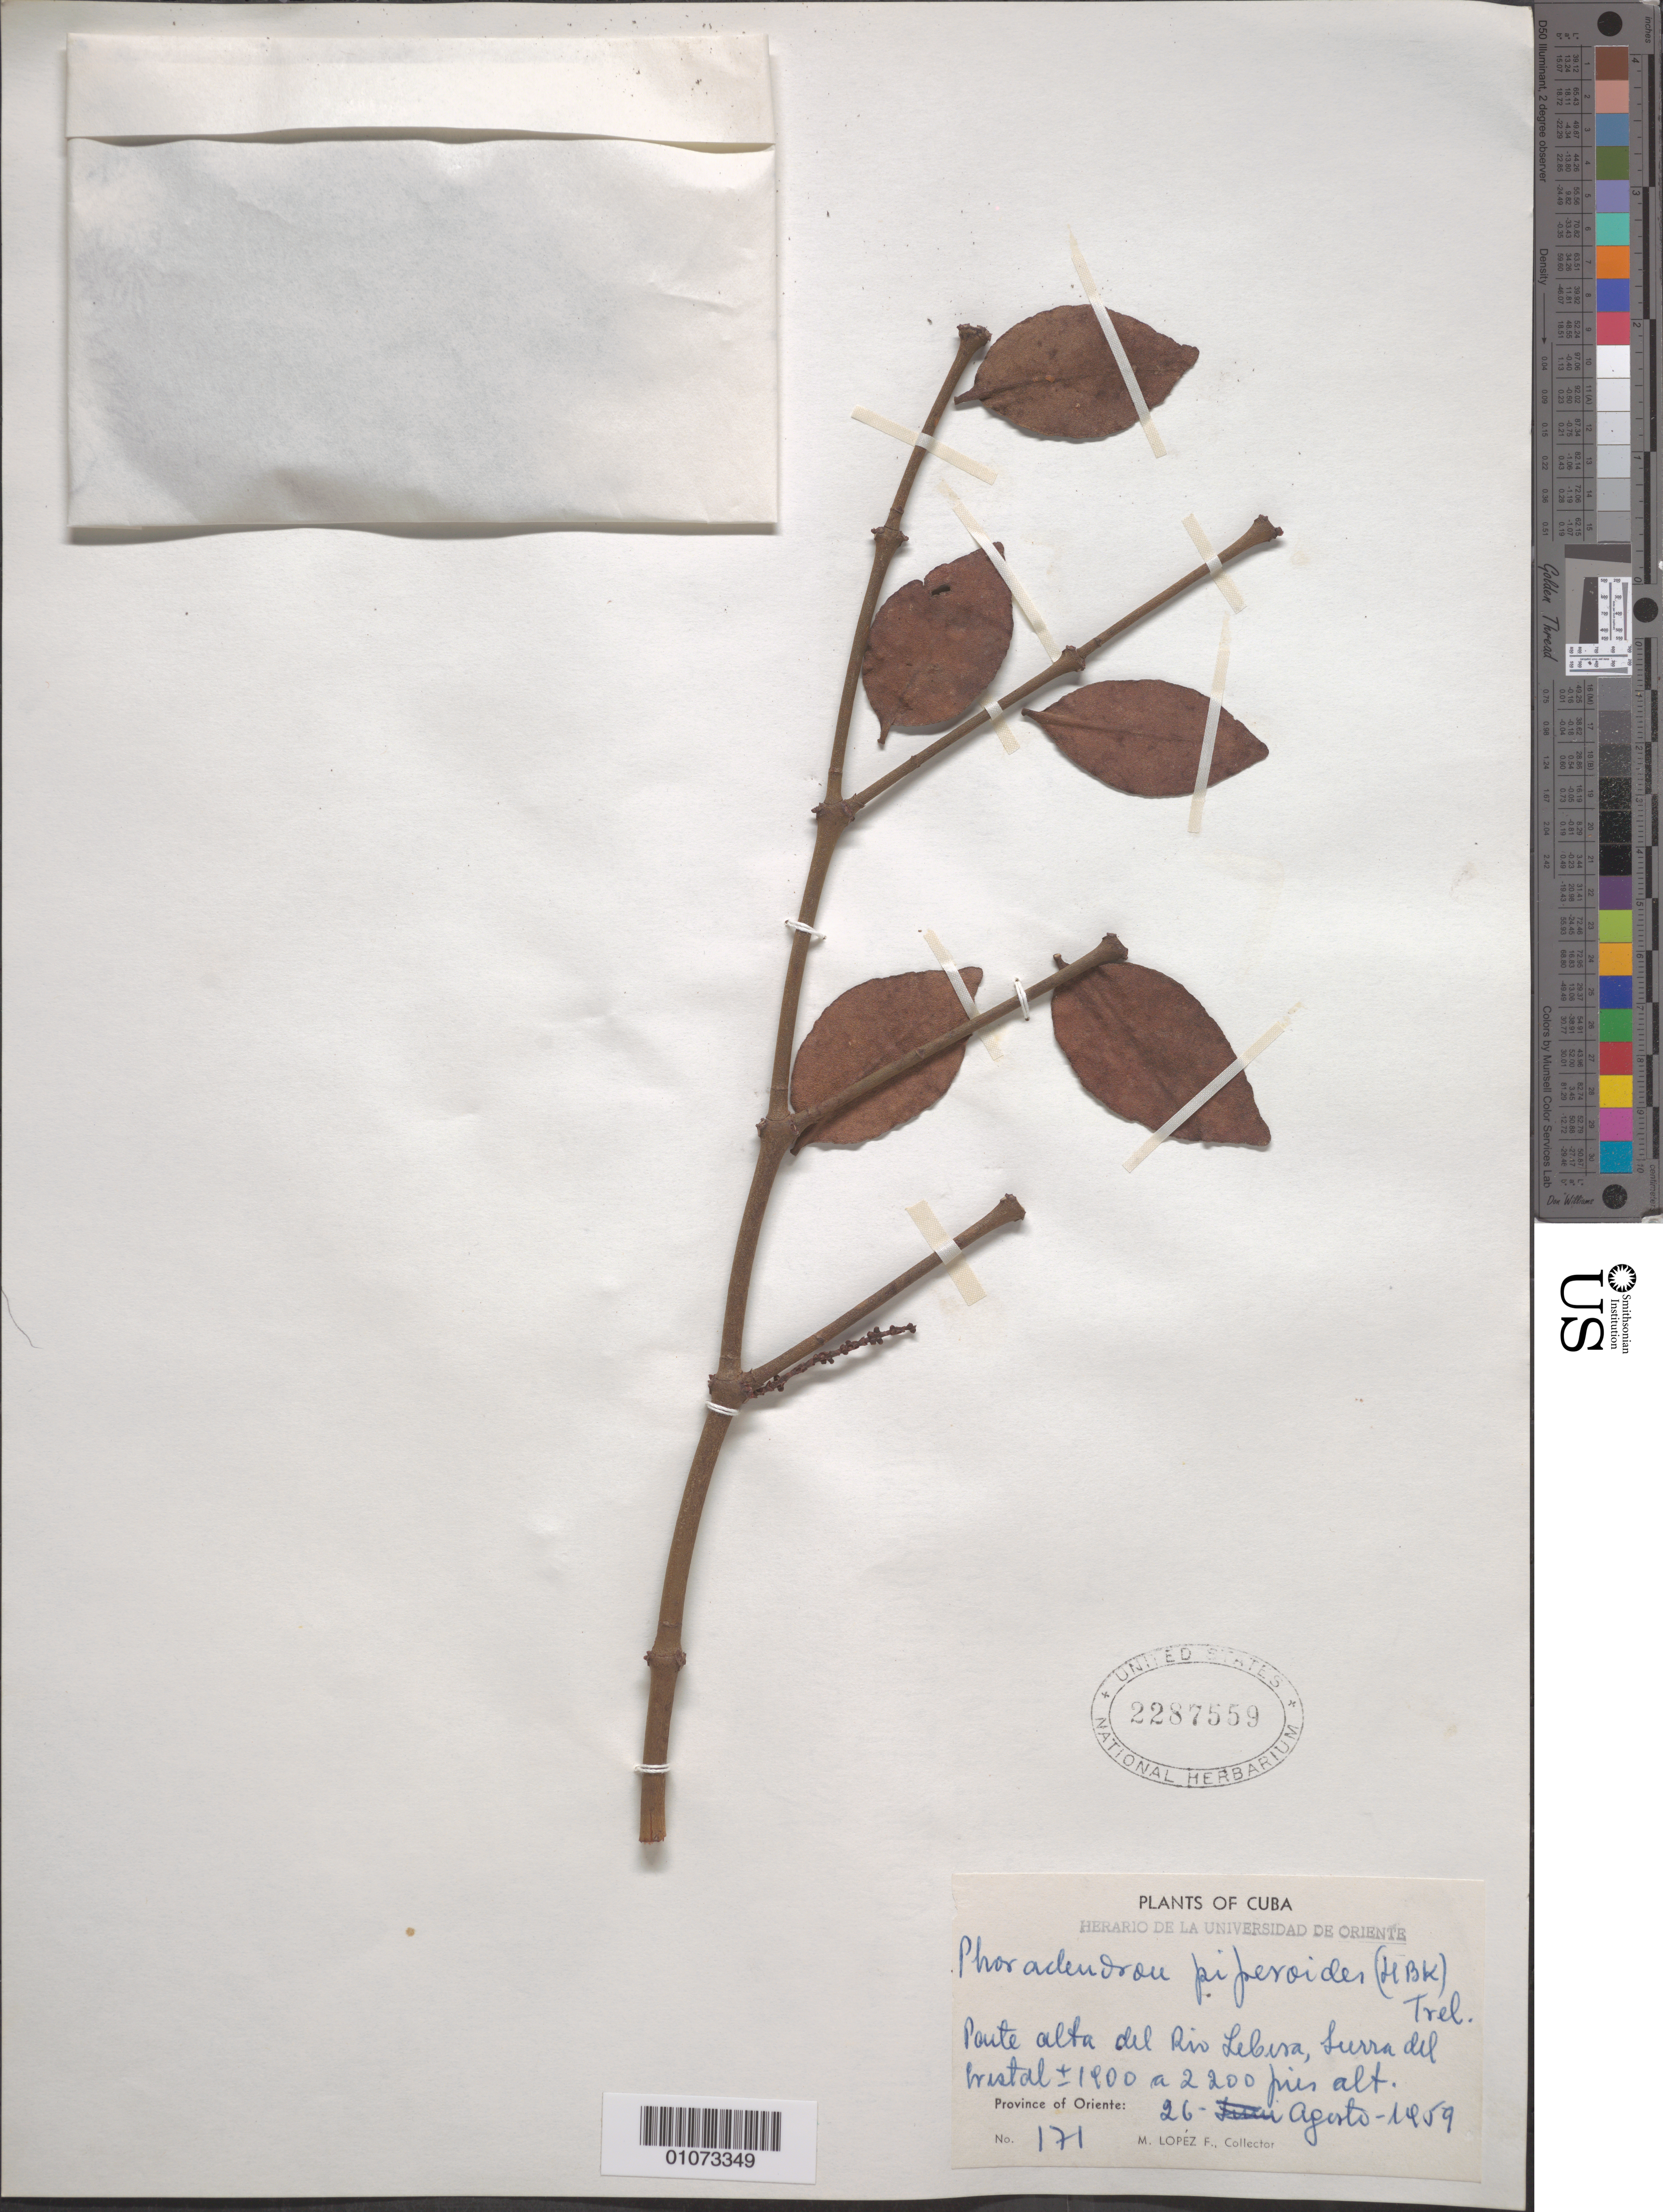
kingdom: Plantae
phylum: Tracheophyta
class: Magnoliopsida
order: Santalales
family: Viscaceae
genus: Phoradendron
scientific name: Phoradendron piperoides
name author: (Kunth) Trel.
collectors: M. López Figueiras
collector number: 171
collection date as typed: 26 Aug 1959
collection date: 1959-08-26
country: Cuba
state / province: Pinar del Rio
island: Cuba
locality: Poute alta del Rio Lebisa, Sierra del Cristal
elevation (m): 427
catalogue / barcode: US 2287559